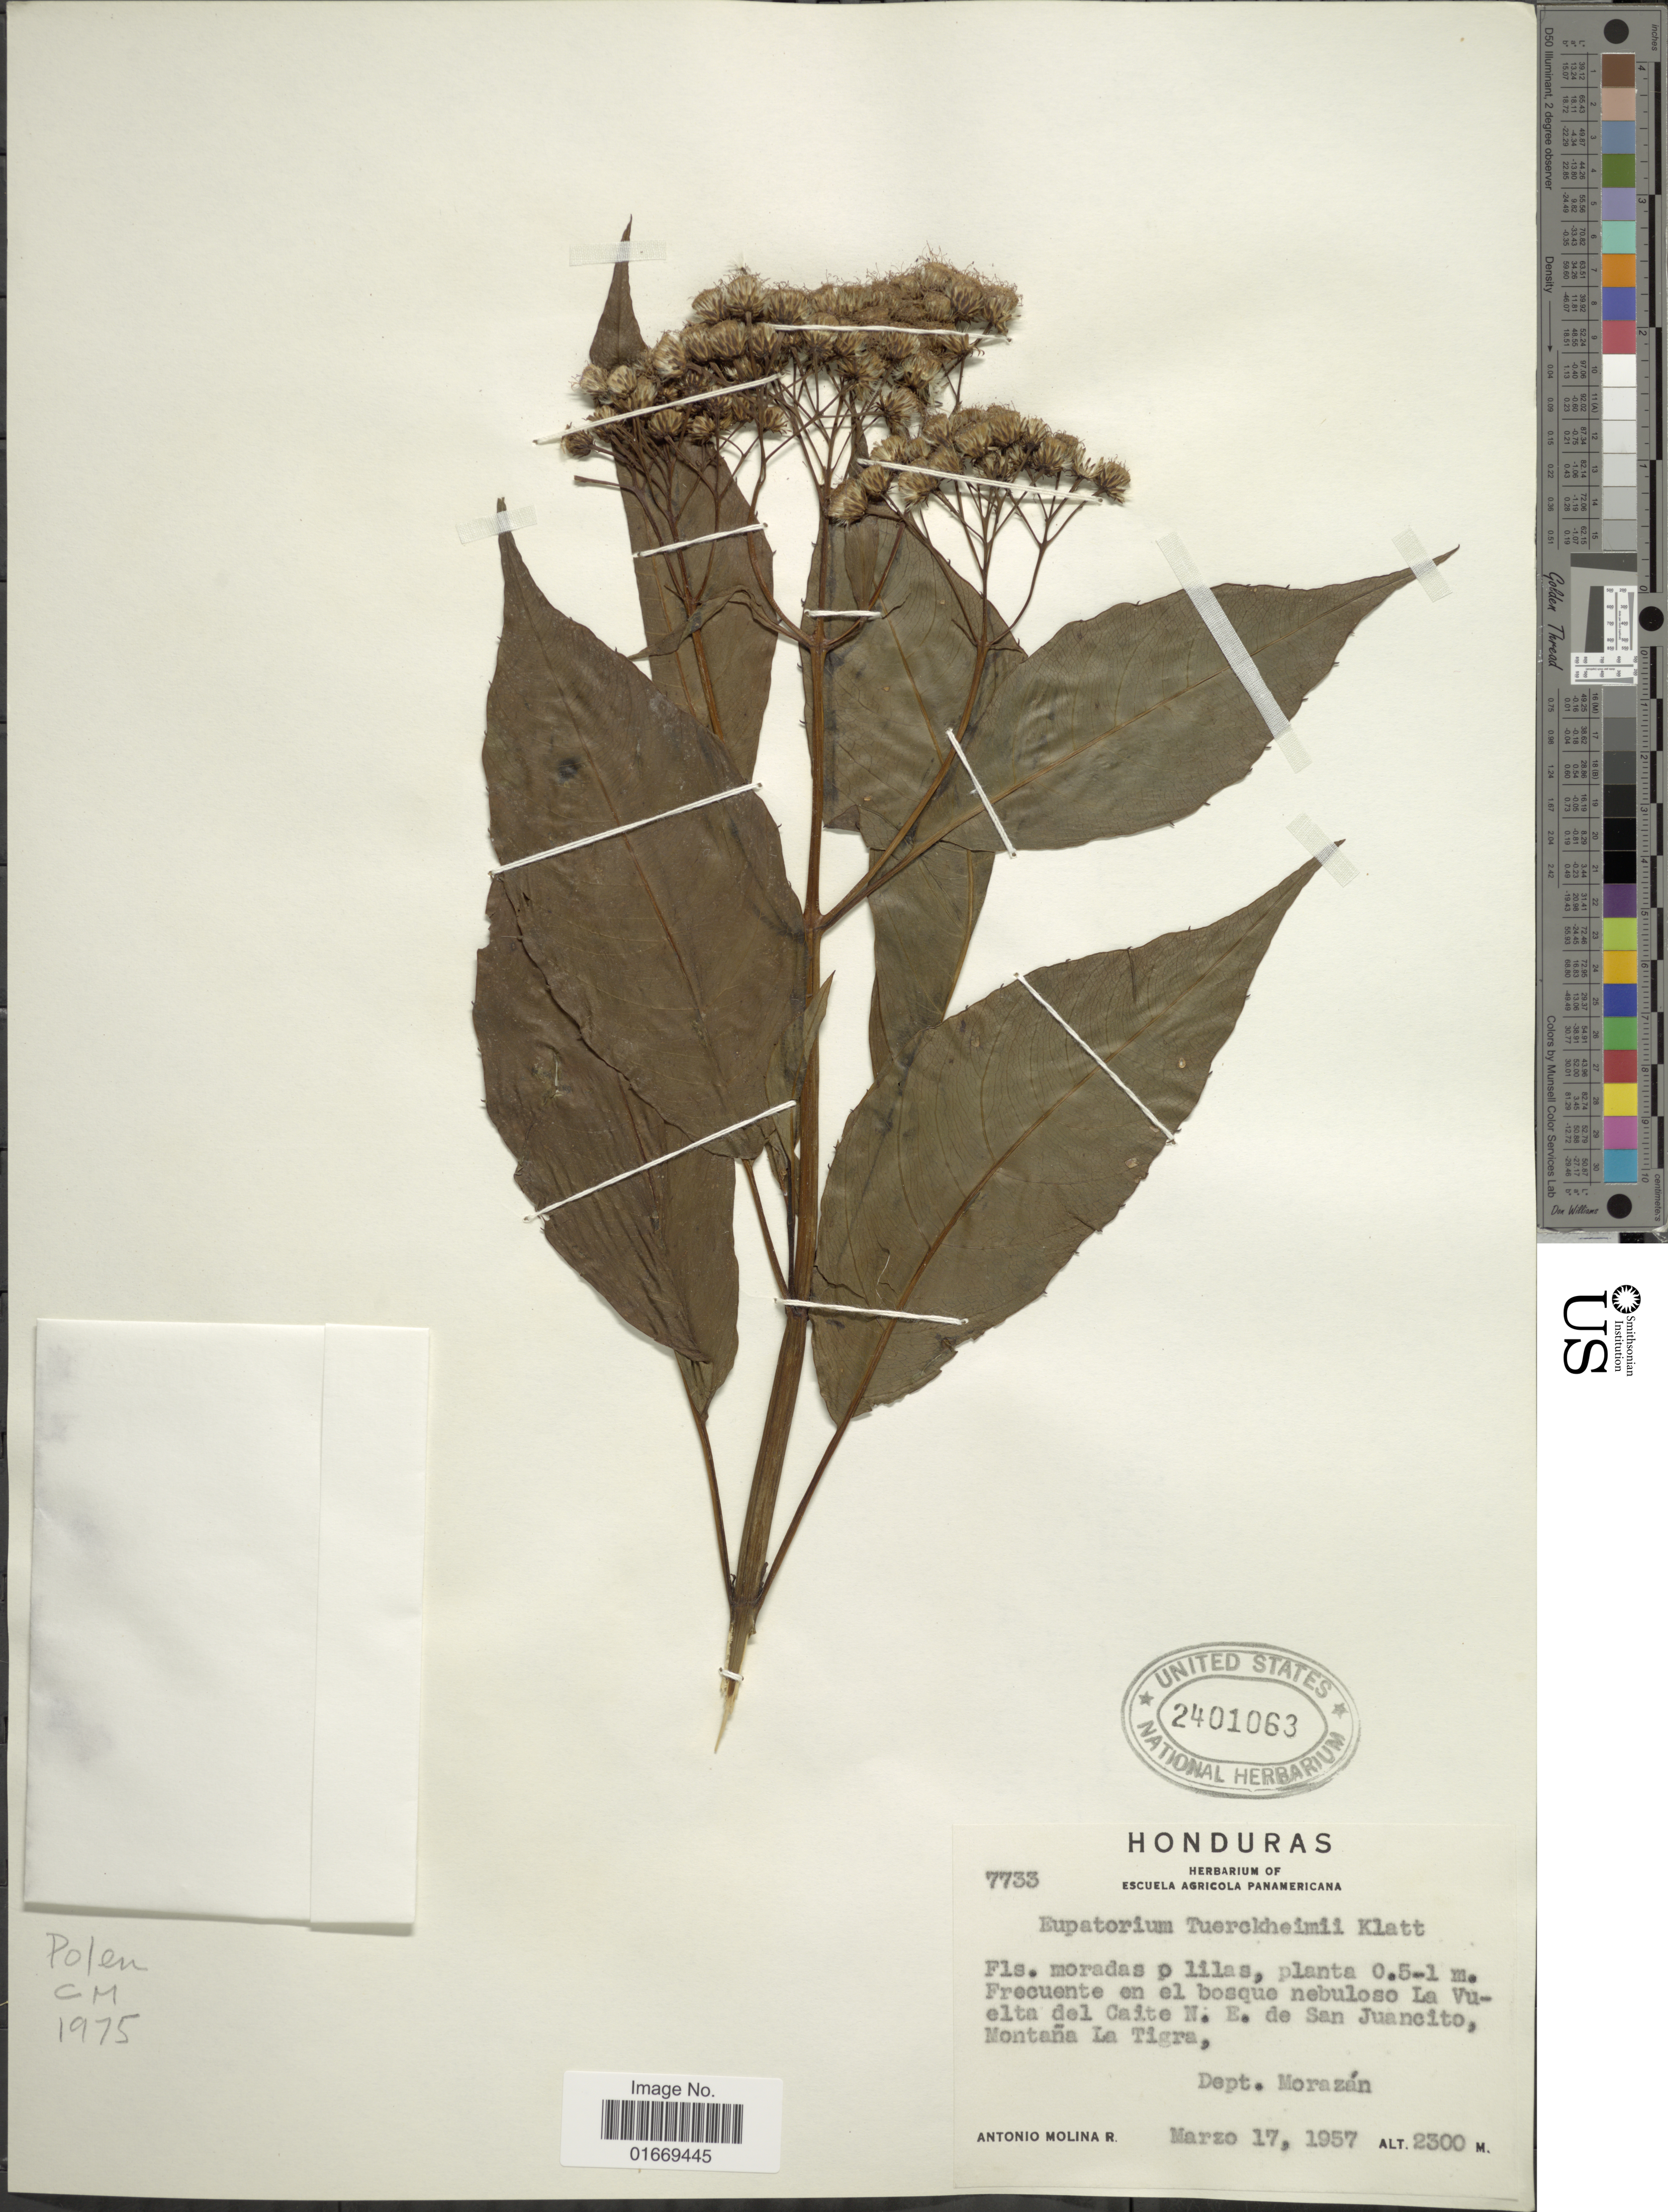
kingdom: Plantae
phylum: Tracheophyta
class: Magnoliopsida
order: Asterales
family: Asteraceae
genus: Bartlettina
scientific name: Bartlettina tuerckheimii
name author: (Klatt) R.M. King & H. Rob.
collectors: A. Molina R.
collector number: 7733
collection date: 1957-03-17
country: Honduras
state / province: Fco. Morazán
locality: Frecuente en el bosque nebuloso La Vuelta del Caite N. E. de San Juancito, Montaña La Tigra, Dept. Morazán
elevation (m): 2300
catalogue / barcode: US 2401063